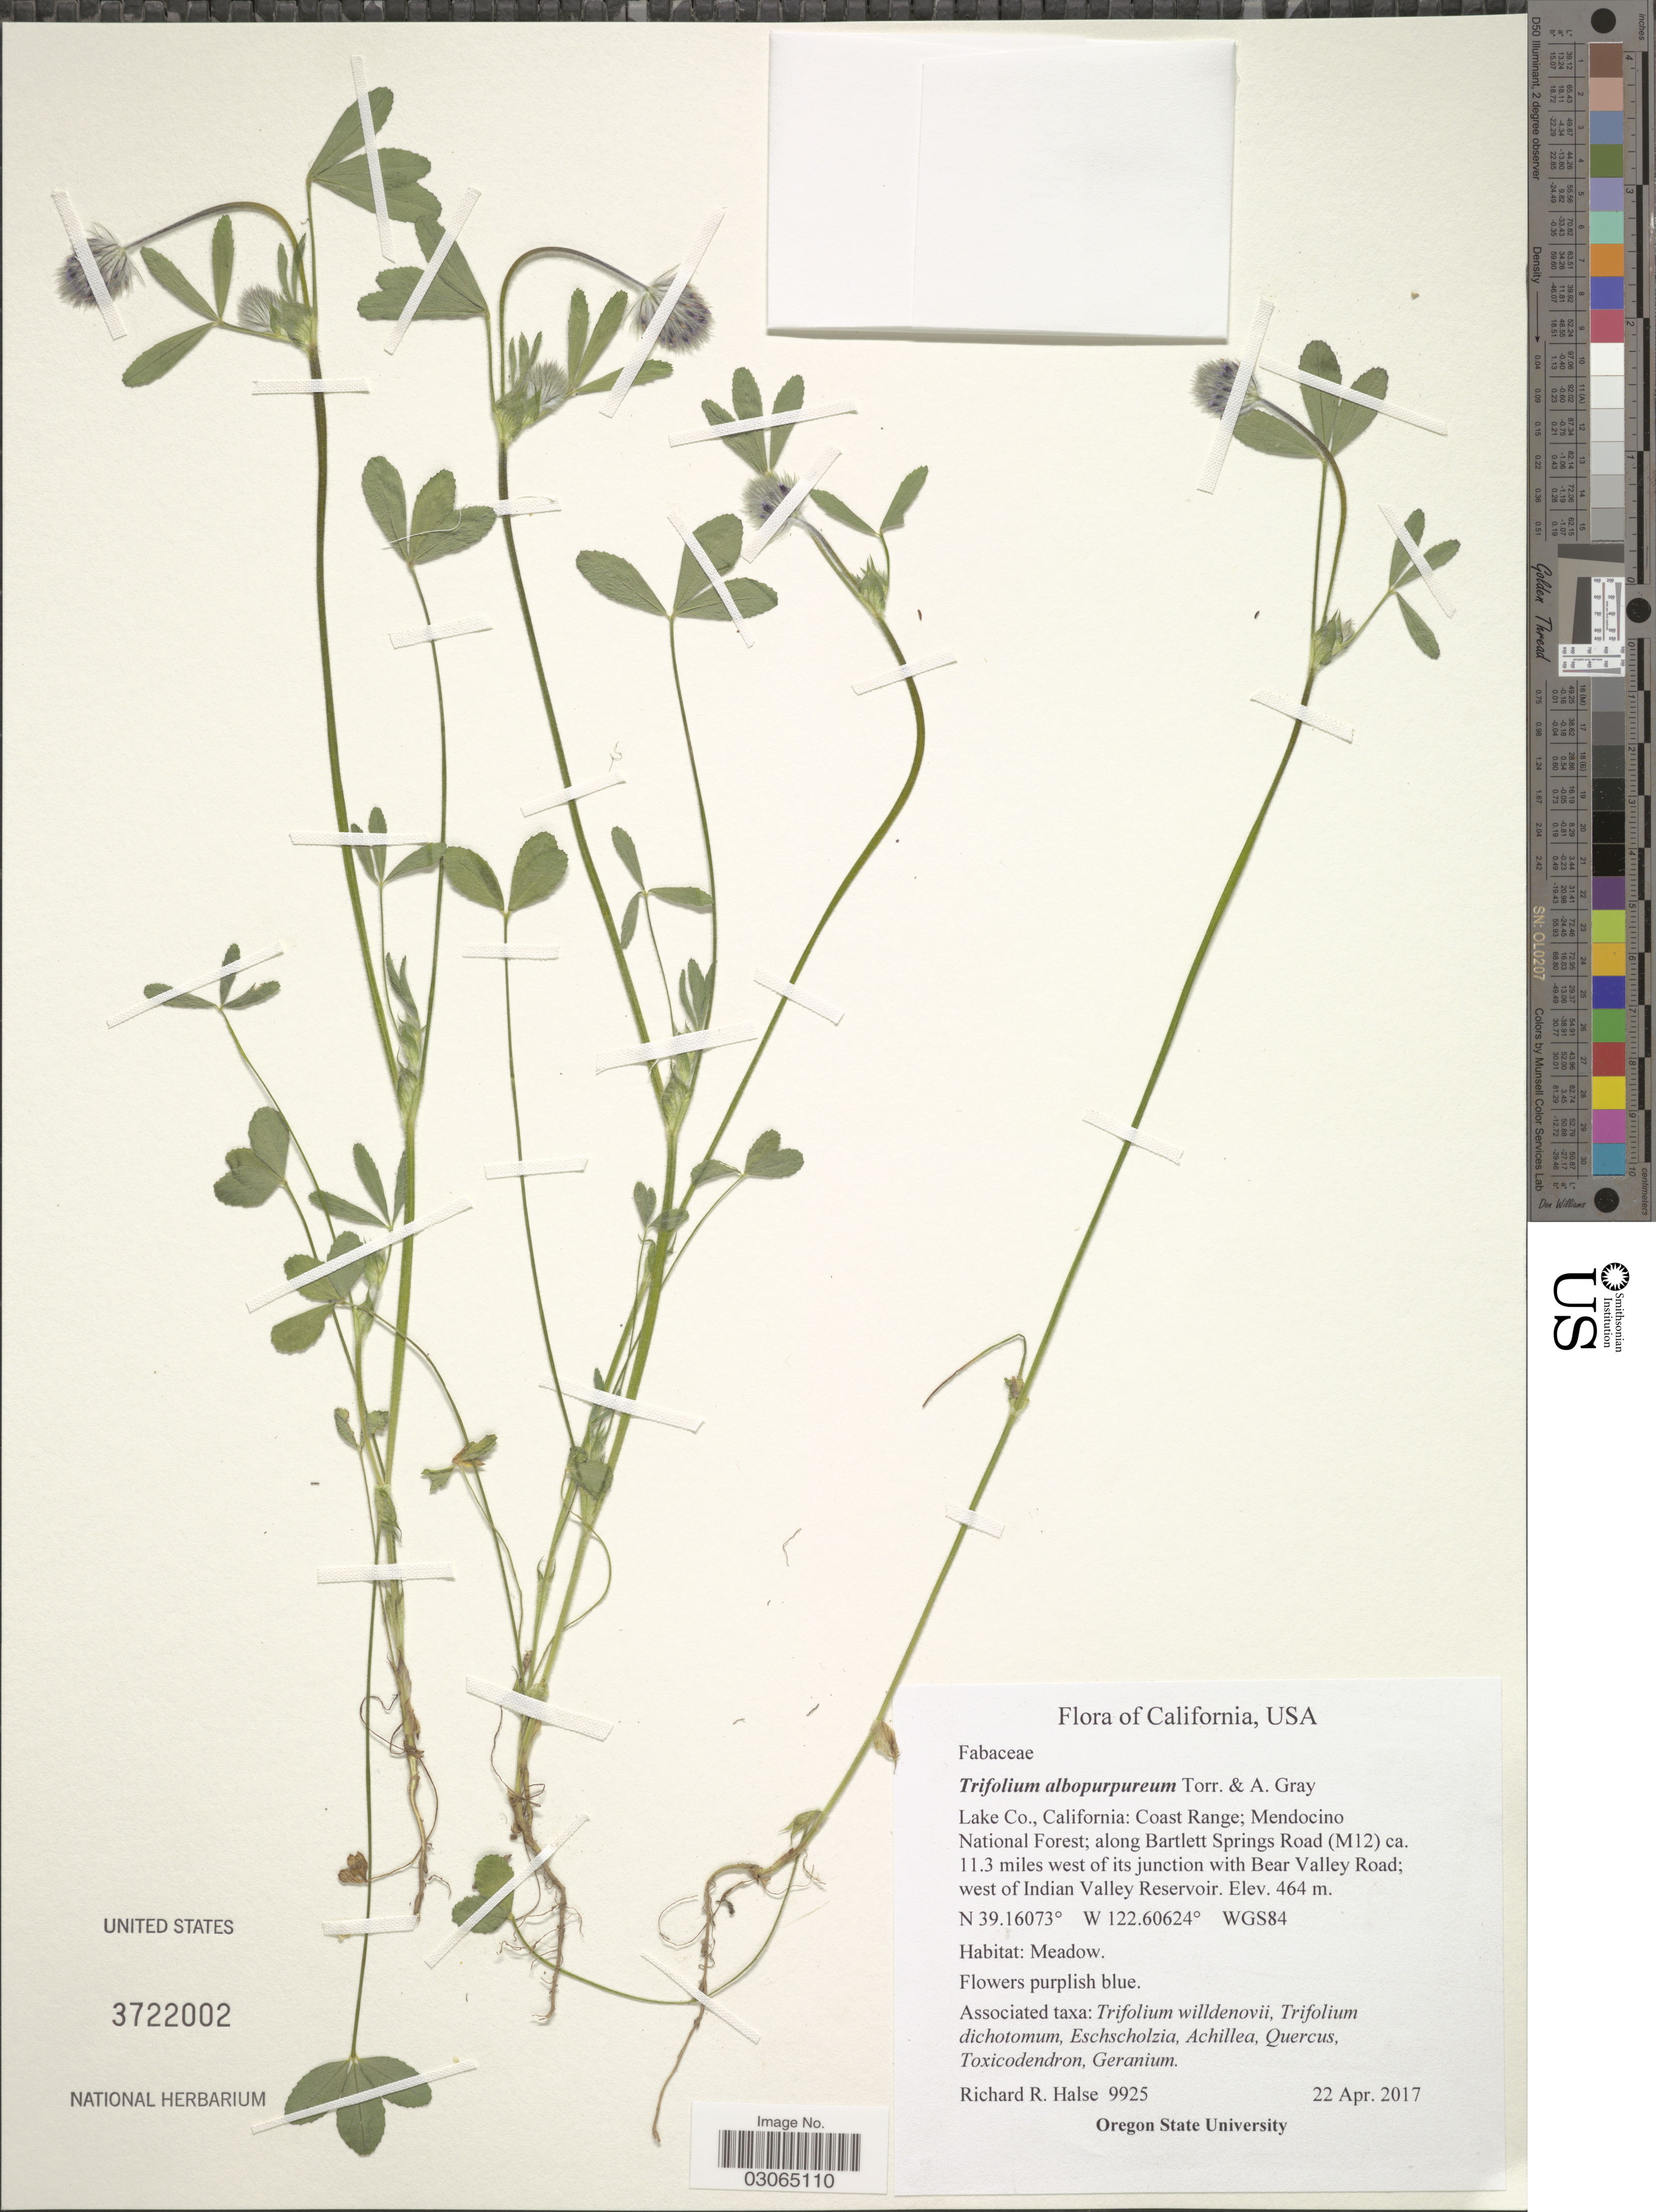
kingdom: Plantae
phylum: Tracheophyta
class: Magnoliopsida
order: Fabales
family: Fabaceae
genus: Trifolium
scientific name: Trifolium albopurpureum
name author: Torr. & A. Gray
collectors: R. Halse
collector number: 9925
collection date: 2017-04-22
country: United States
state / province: California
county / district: Mendocino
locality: Lake Co. Coast Range; Mendocino National Forest; along Bartlett Springs Road (M12) ca. 11.3 miles west of its junction with Bear Valley Road; west of Indian Valley Reservoir. WGS84.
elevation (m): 464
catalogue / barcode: US 3722002